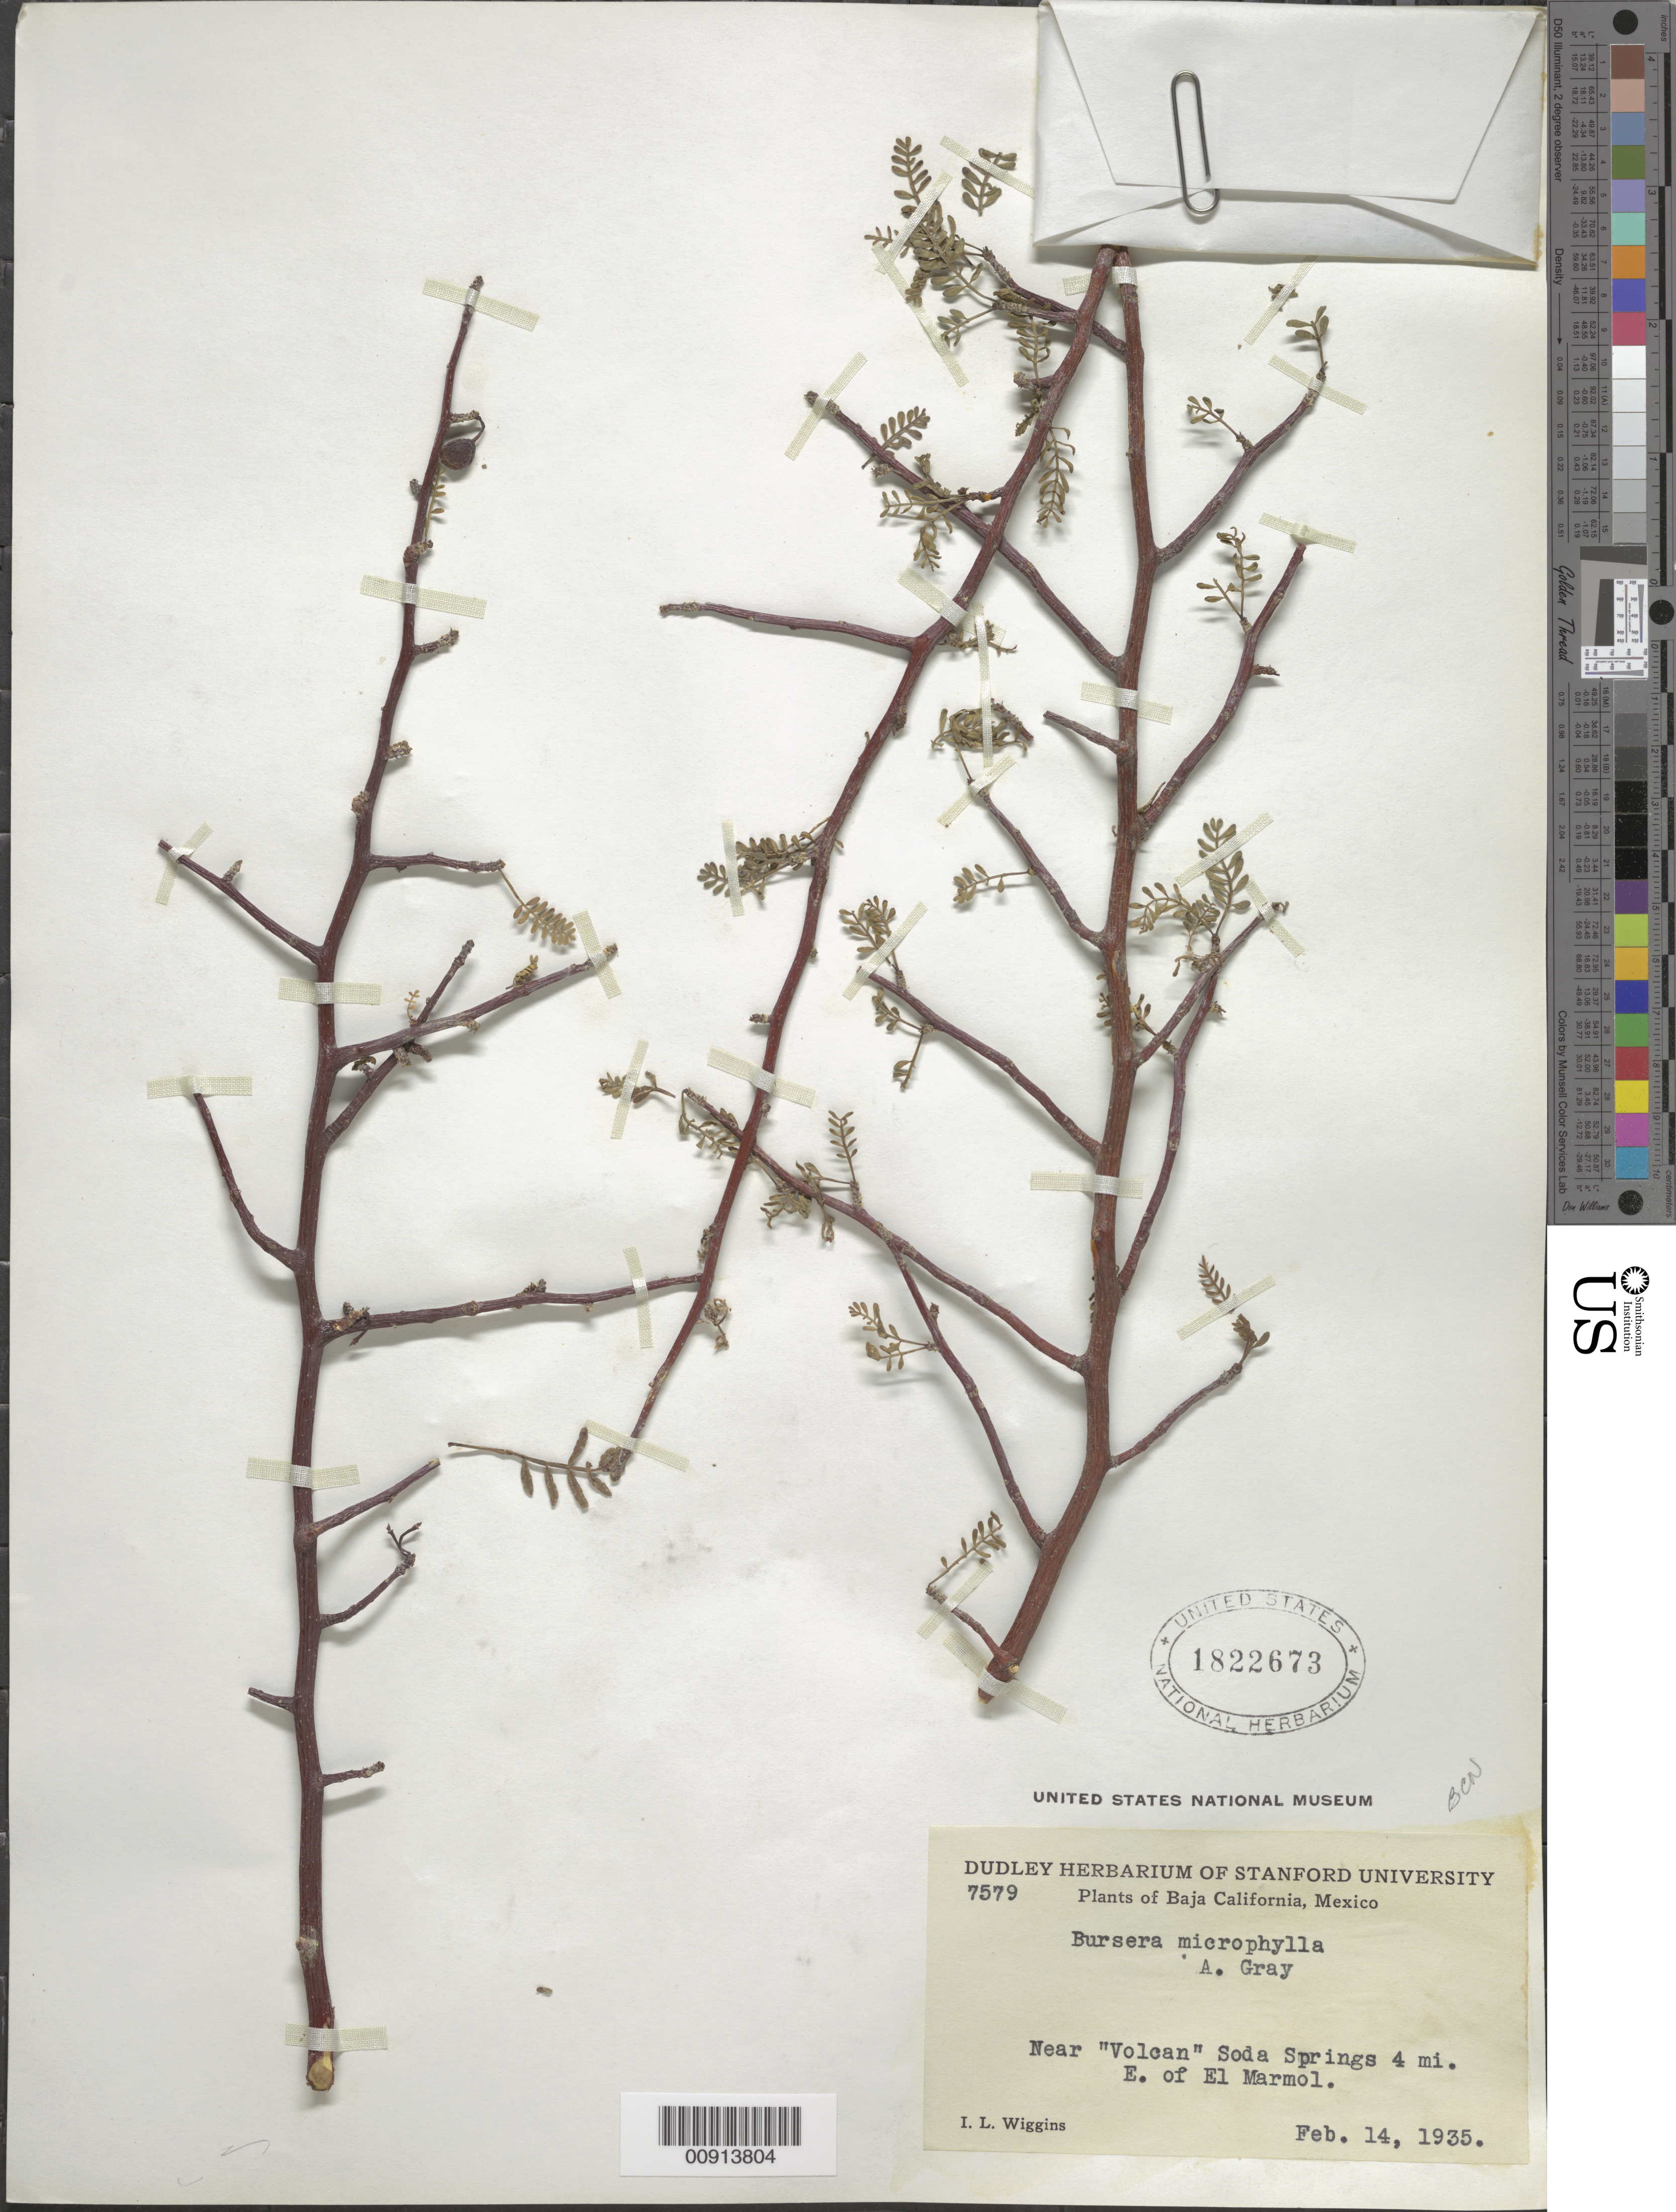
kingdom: Plantae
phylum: Tracheophyta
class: Magnoliopsida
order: Sapindales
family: Burseraceae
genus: Bursera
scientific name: Bursera microphylla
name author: A. Gray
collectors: I. L. Wiggins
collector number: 7579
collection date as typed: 14 Feb 1935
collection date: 1935-02-14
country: Mexico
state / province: Baja California Norte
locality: Near "volcán" Soda Springs 4 mi. E of El Mármol.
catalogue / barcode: US 1822673